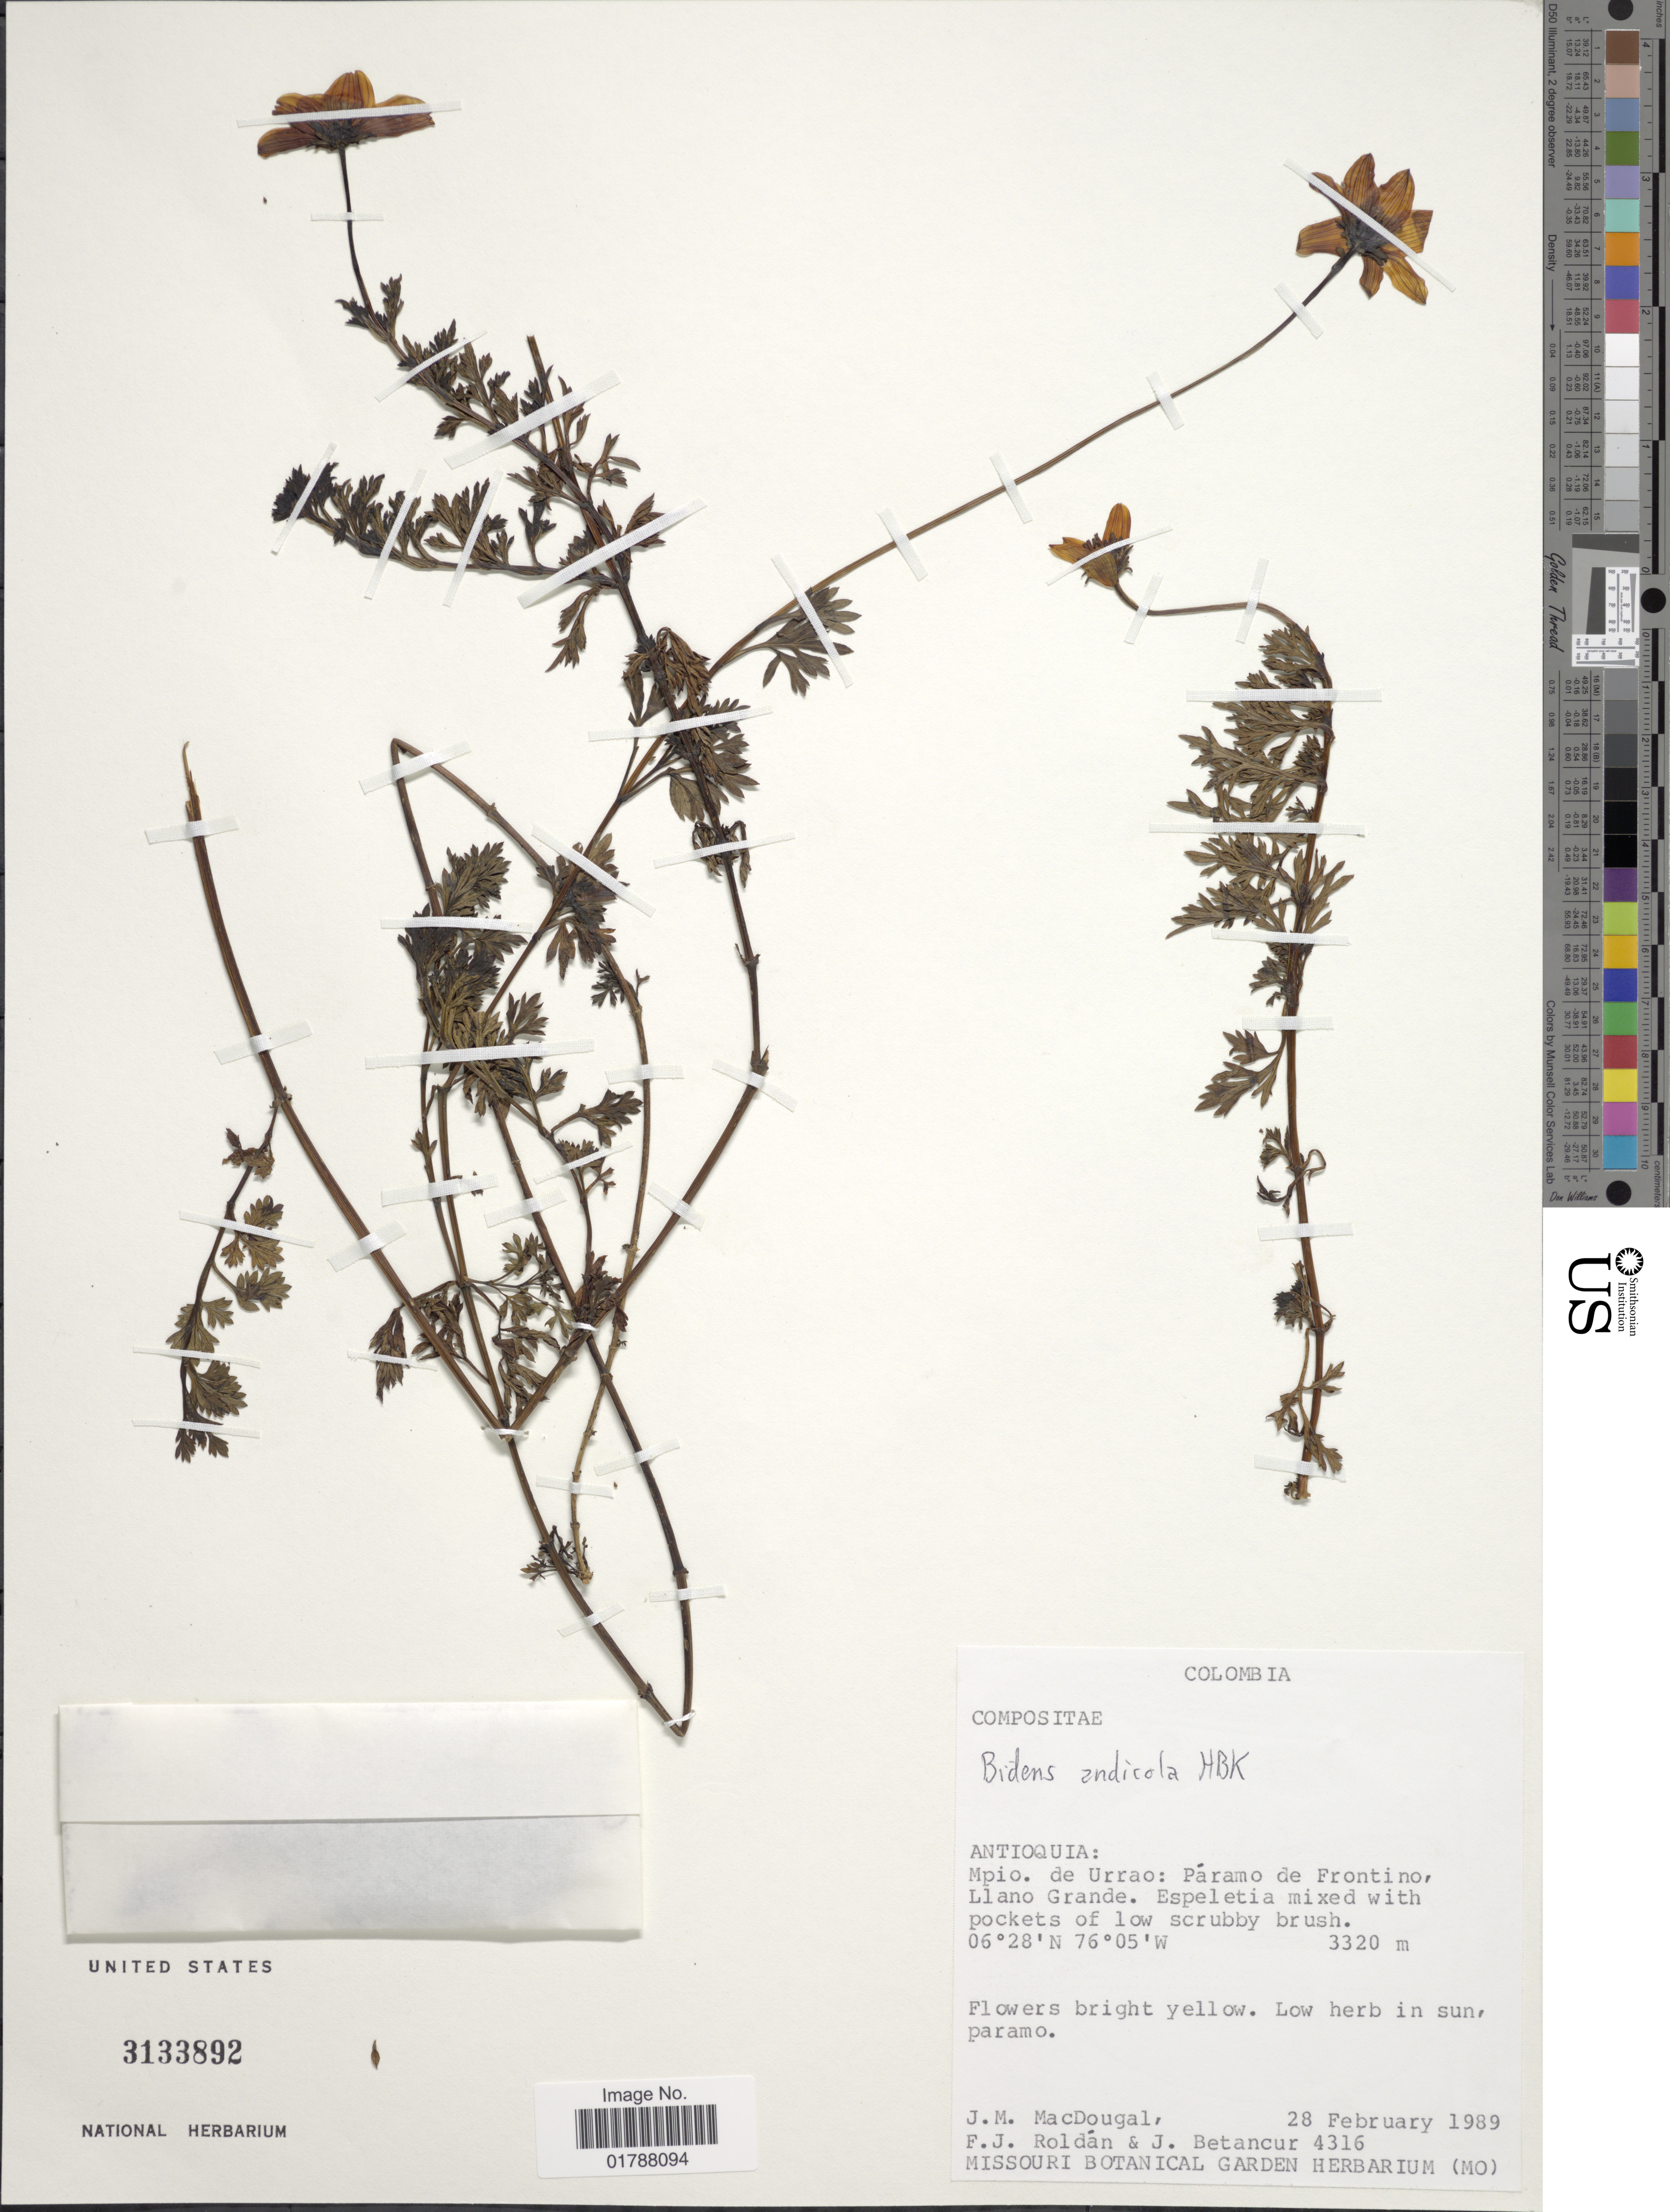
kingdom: Plantae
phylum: Tracheophyta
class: Magnoliopsida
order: Asterales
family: Asteraceae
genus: Bidens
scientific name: Bidens andicola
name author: Kunth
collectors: J. M. MacDougal, F. J. Roldán & J. Betancur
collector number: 4316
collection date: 1989-02-28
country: Colombia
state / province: Antioquia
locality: Mpio. de Urrao: paramo de Frontino, Llano Grande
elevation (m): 3320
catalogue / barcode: US 3133892